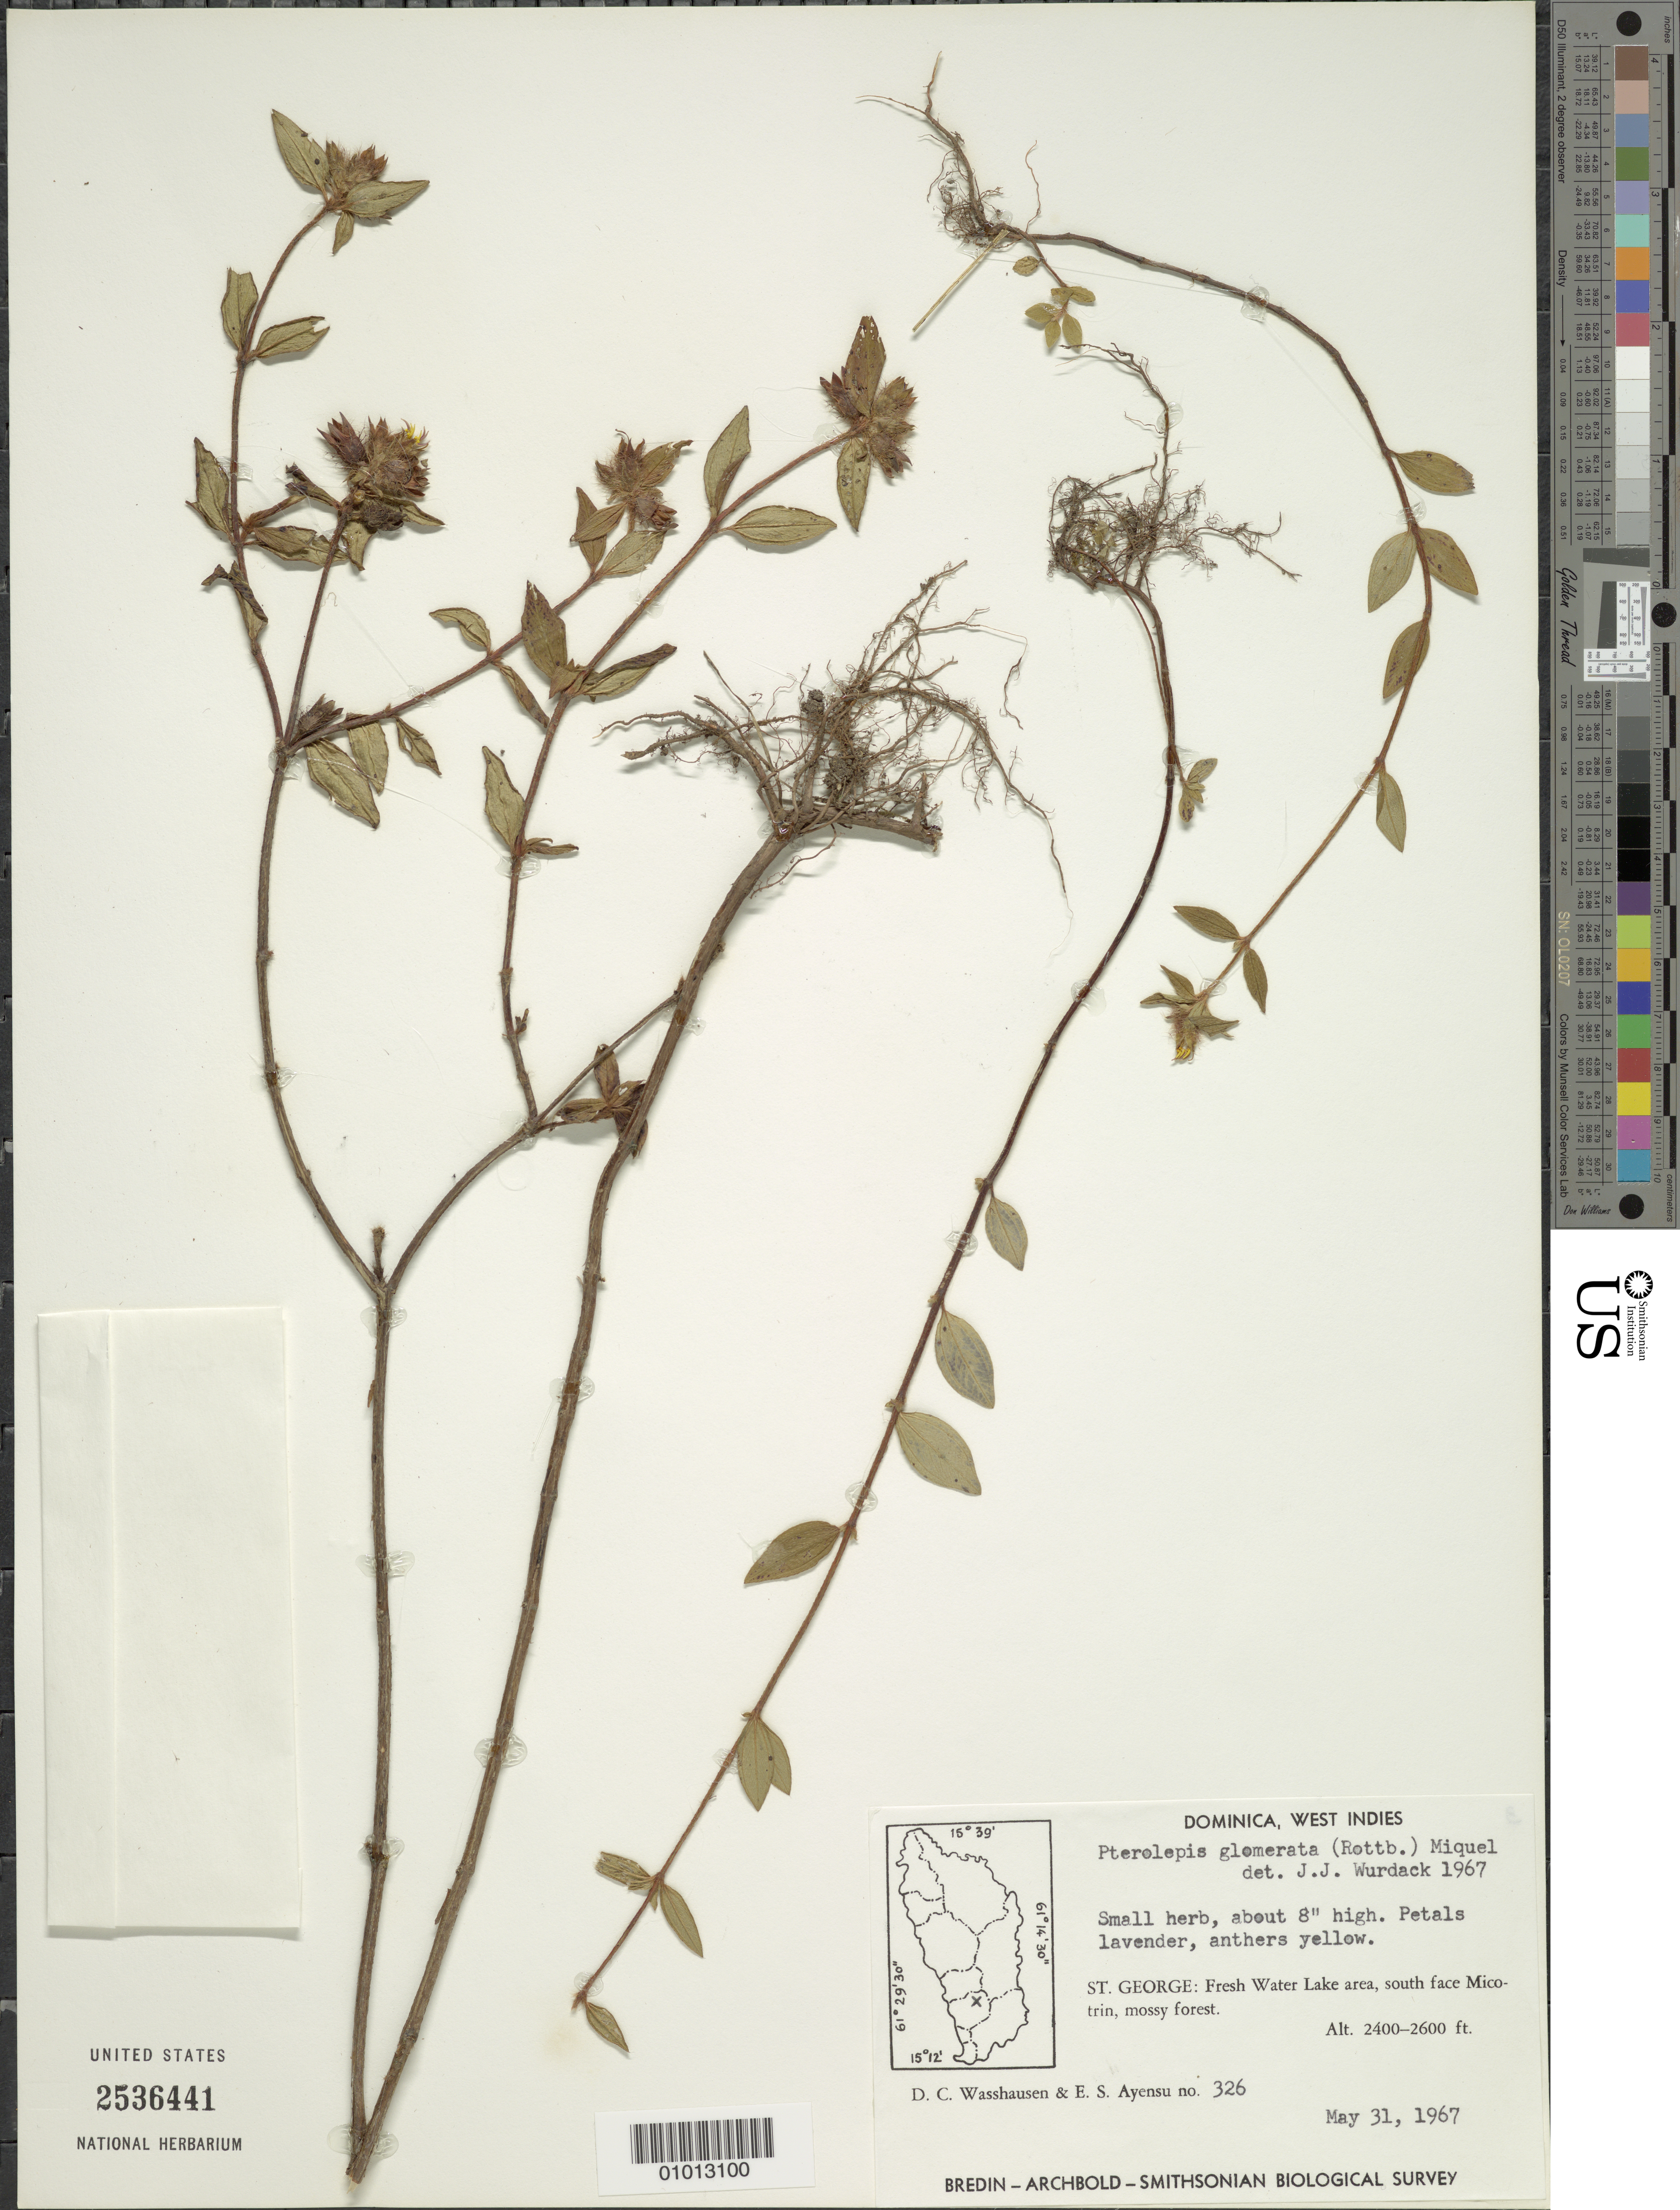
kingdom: Plantae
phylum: Tracheophyta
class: Magnoliopsida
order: Myrtales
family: Melastomataceae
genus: Pterolepis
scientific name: Pterolepis glomerata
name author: (Rottb.) Miq.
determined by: Wurdack, John J., (US), US (UNITED STATES)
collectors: D. C. Wasshausen & E. S. Ayensu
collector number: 326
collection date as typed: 31 May 1967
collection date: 1967-05-31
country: Dominica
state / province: St. George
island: Dominica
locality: Fresh Water Lake area, south face Micotrin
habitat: Mossy forest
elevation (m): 732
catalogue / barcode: US 2536441